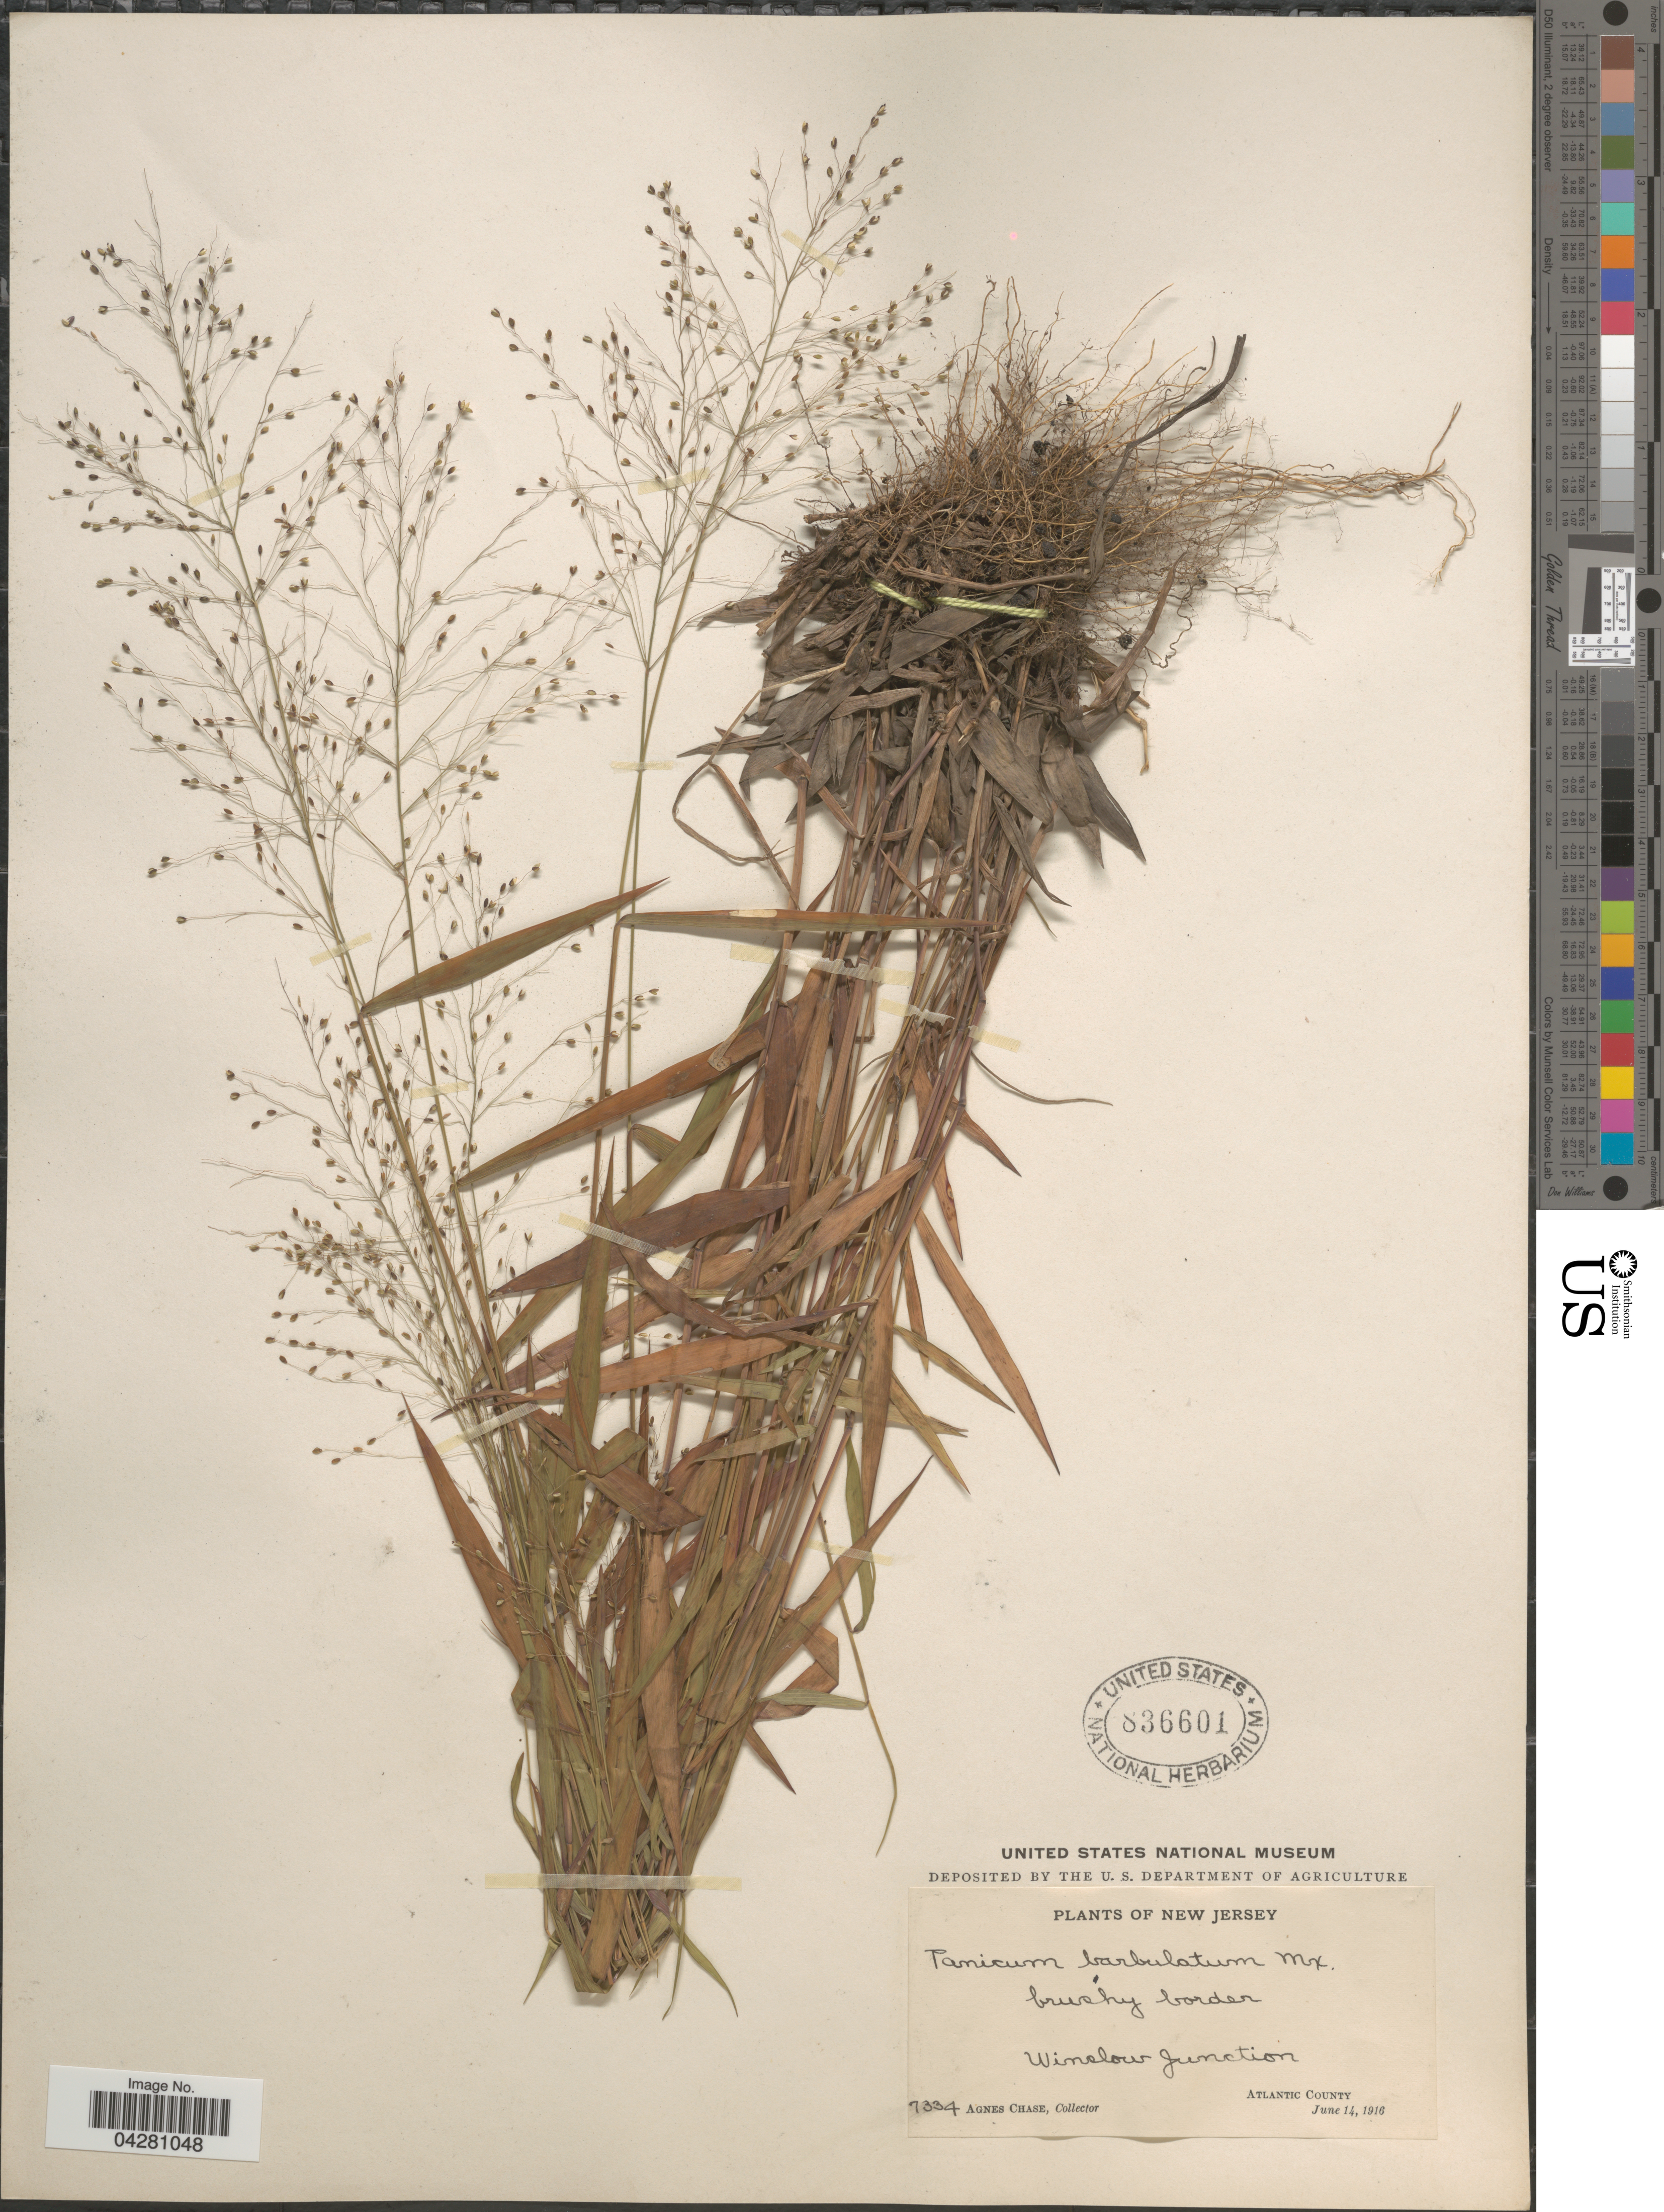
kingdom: Plantae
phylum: Tracheophyta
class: Liliopsida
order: Poales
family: Poaceae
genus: Dichanthelium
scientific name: Dichanthelium dichotomum var. dichotomum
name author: (L.) Gould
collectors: A. Chase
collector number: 7334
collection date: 1916-06-14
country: United States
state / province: New Jersey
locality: Brushy border. Winslow Junction. Atlantic County.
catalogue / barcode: US 836601